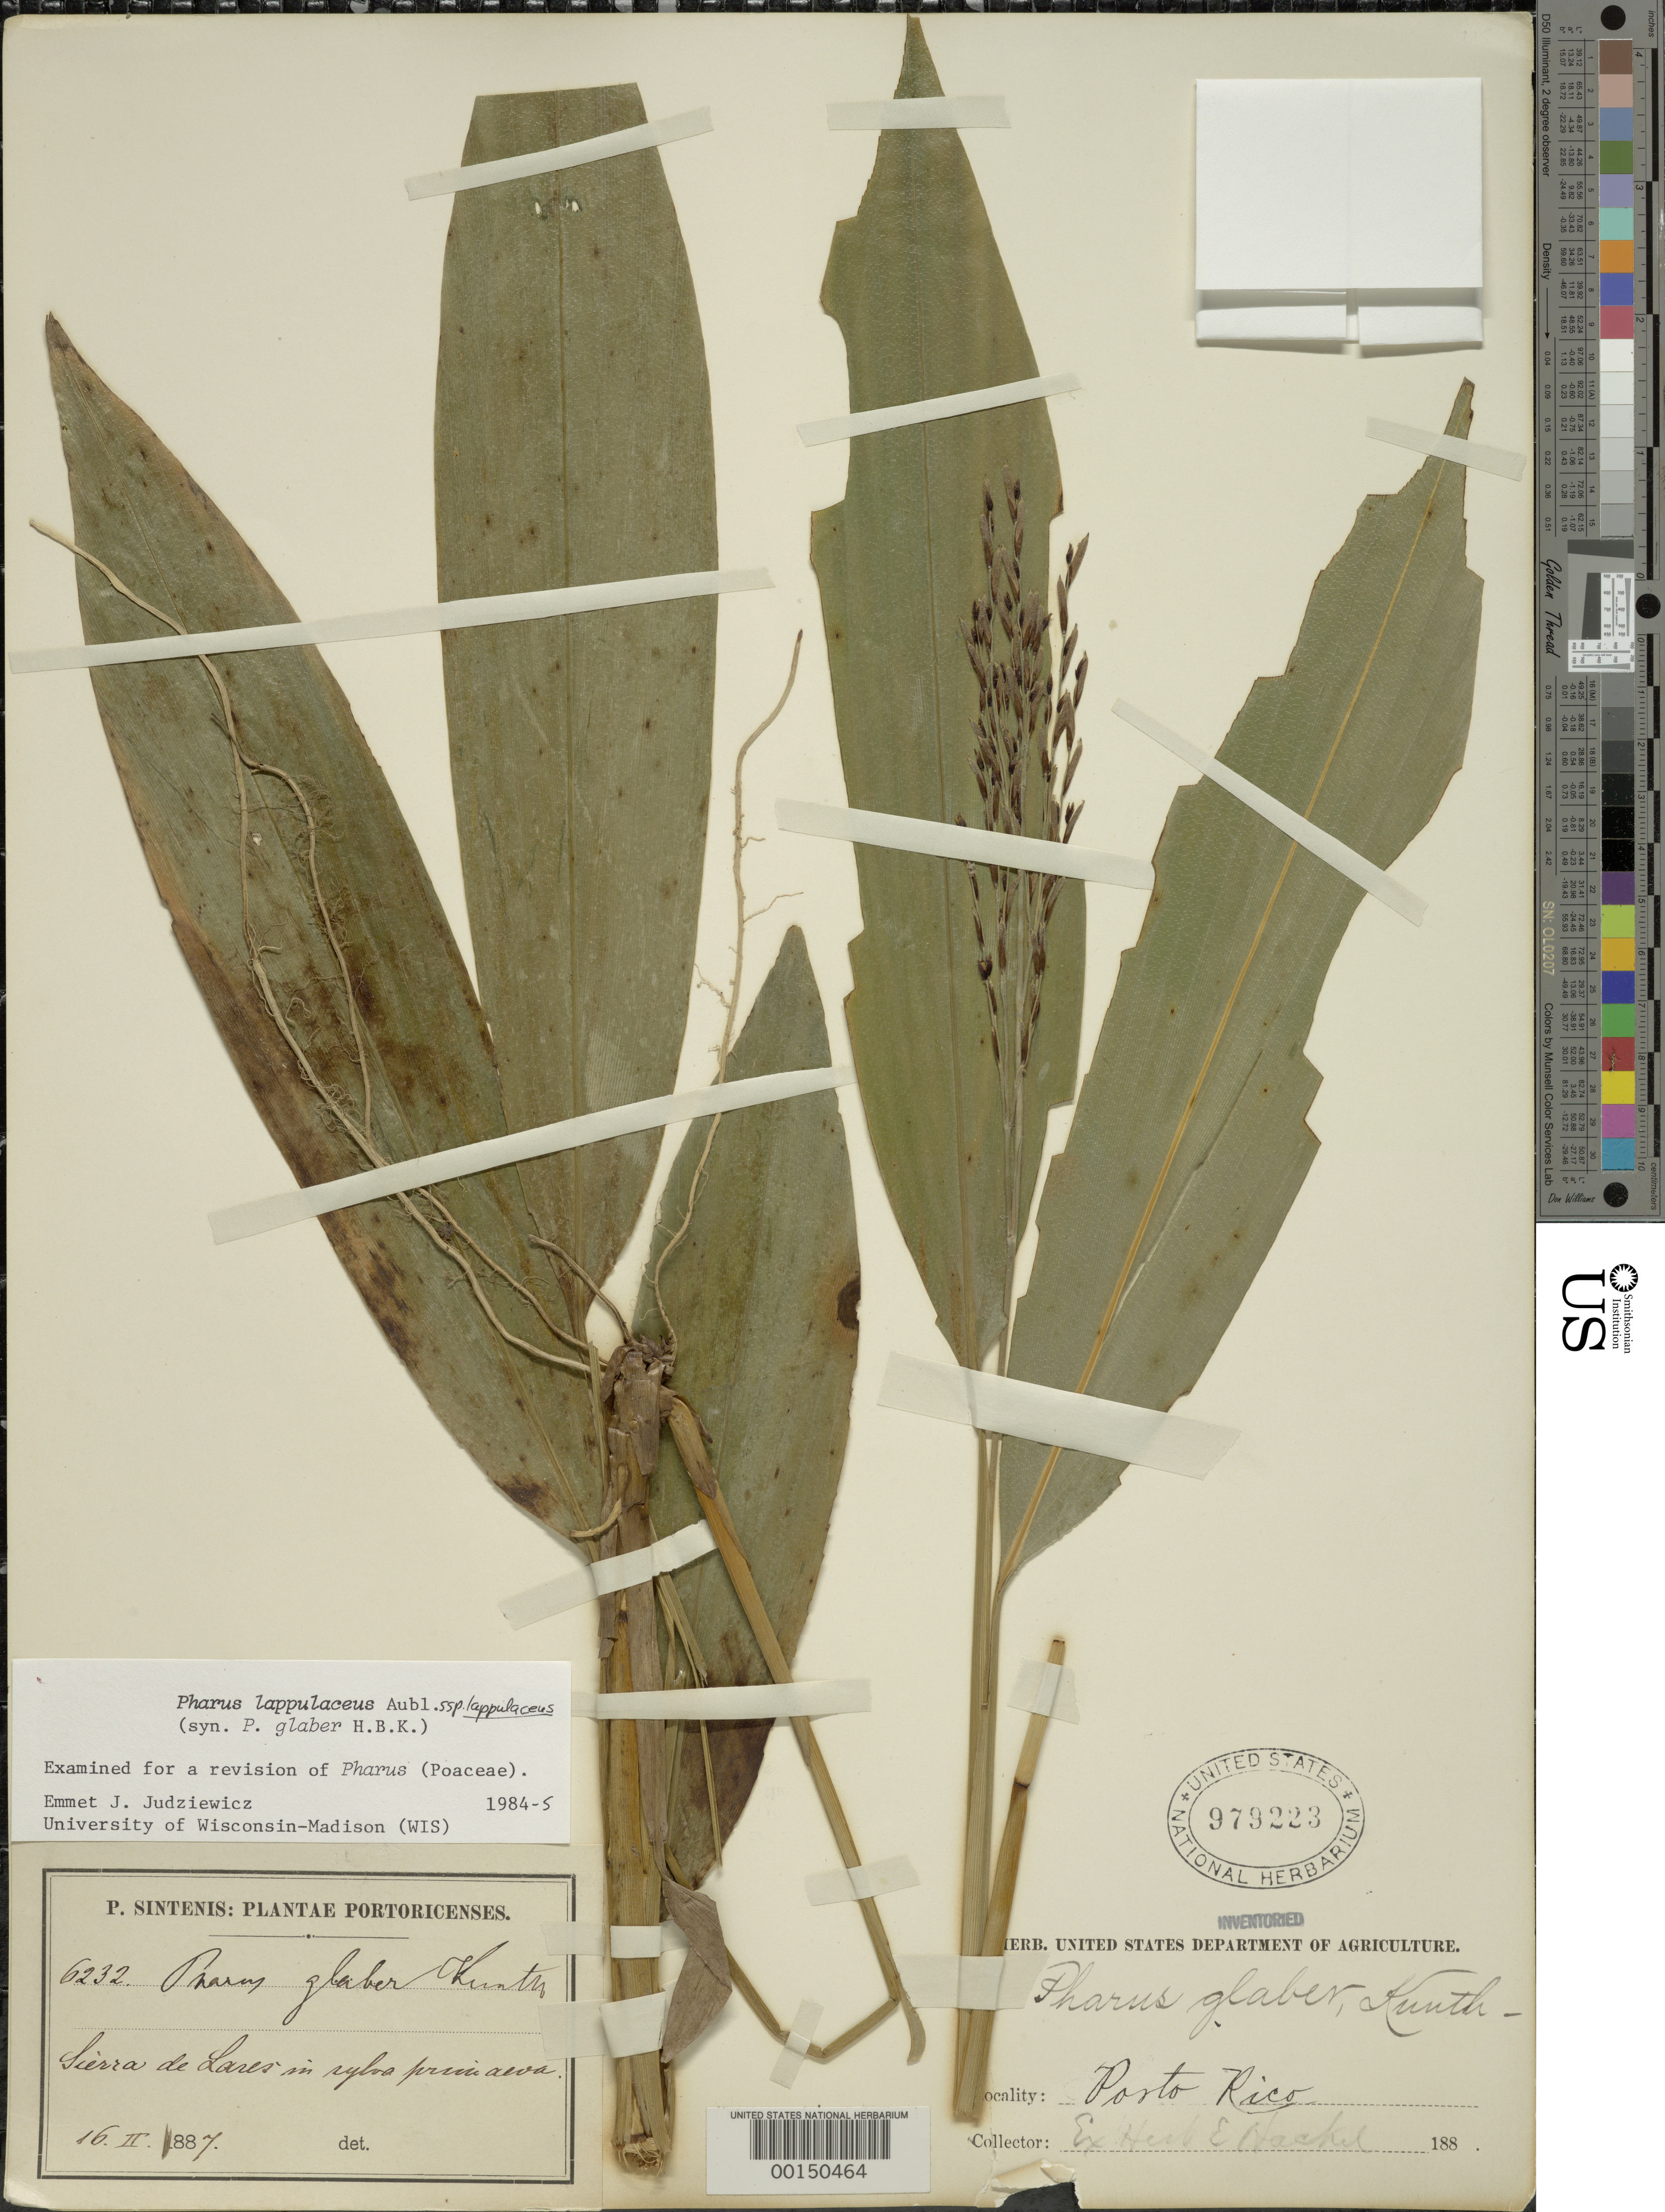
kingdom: Plantae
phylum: Tracheophyta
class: Liliopsida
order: Poales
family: Poaceae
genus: Pharus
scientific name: Pharus lappulaceus subsp. lappulaceus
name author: Aubl.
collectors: P. Sintenis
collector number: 6232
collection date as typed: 16 Feb 1887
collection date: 1887-02-16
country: Puerto Rico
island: Greater Antilles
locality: Sierra de lares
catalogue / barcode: US 979223